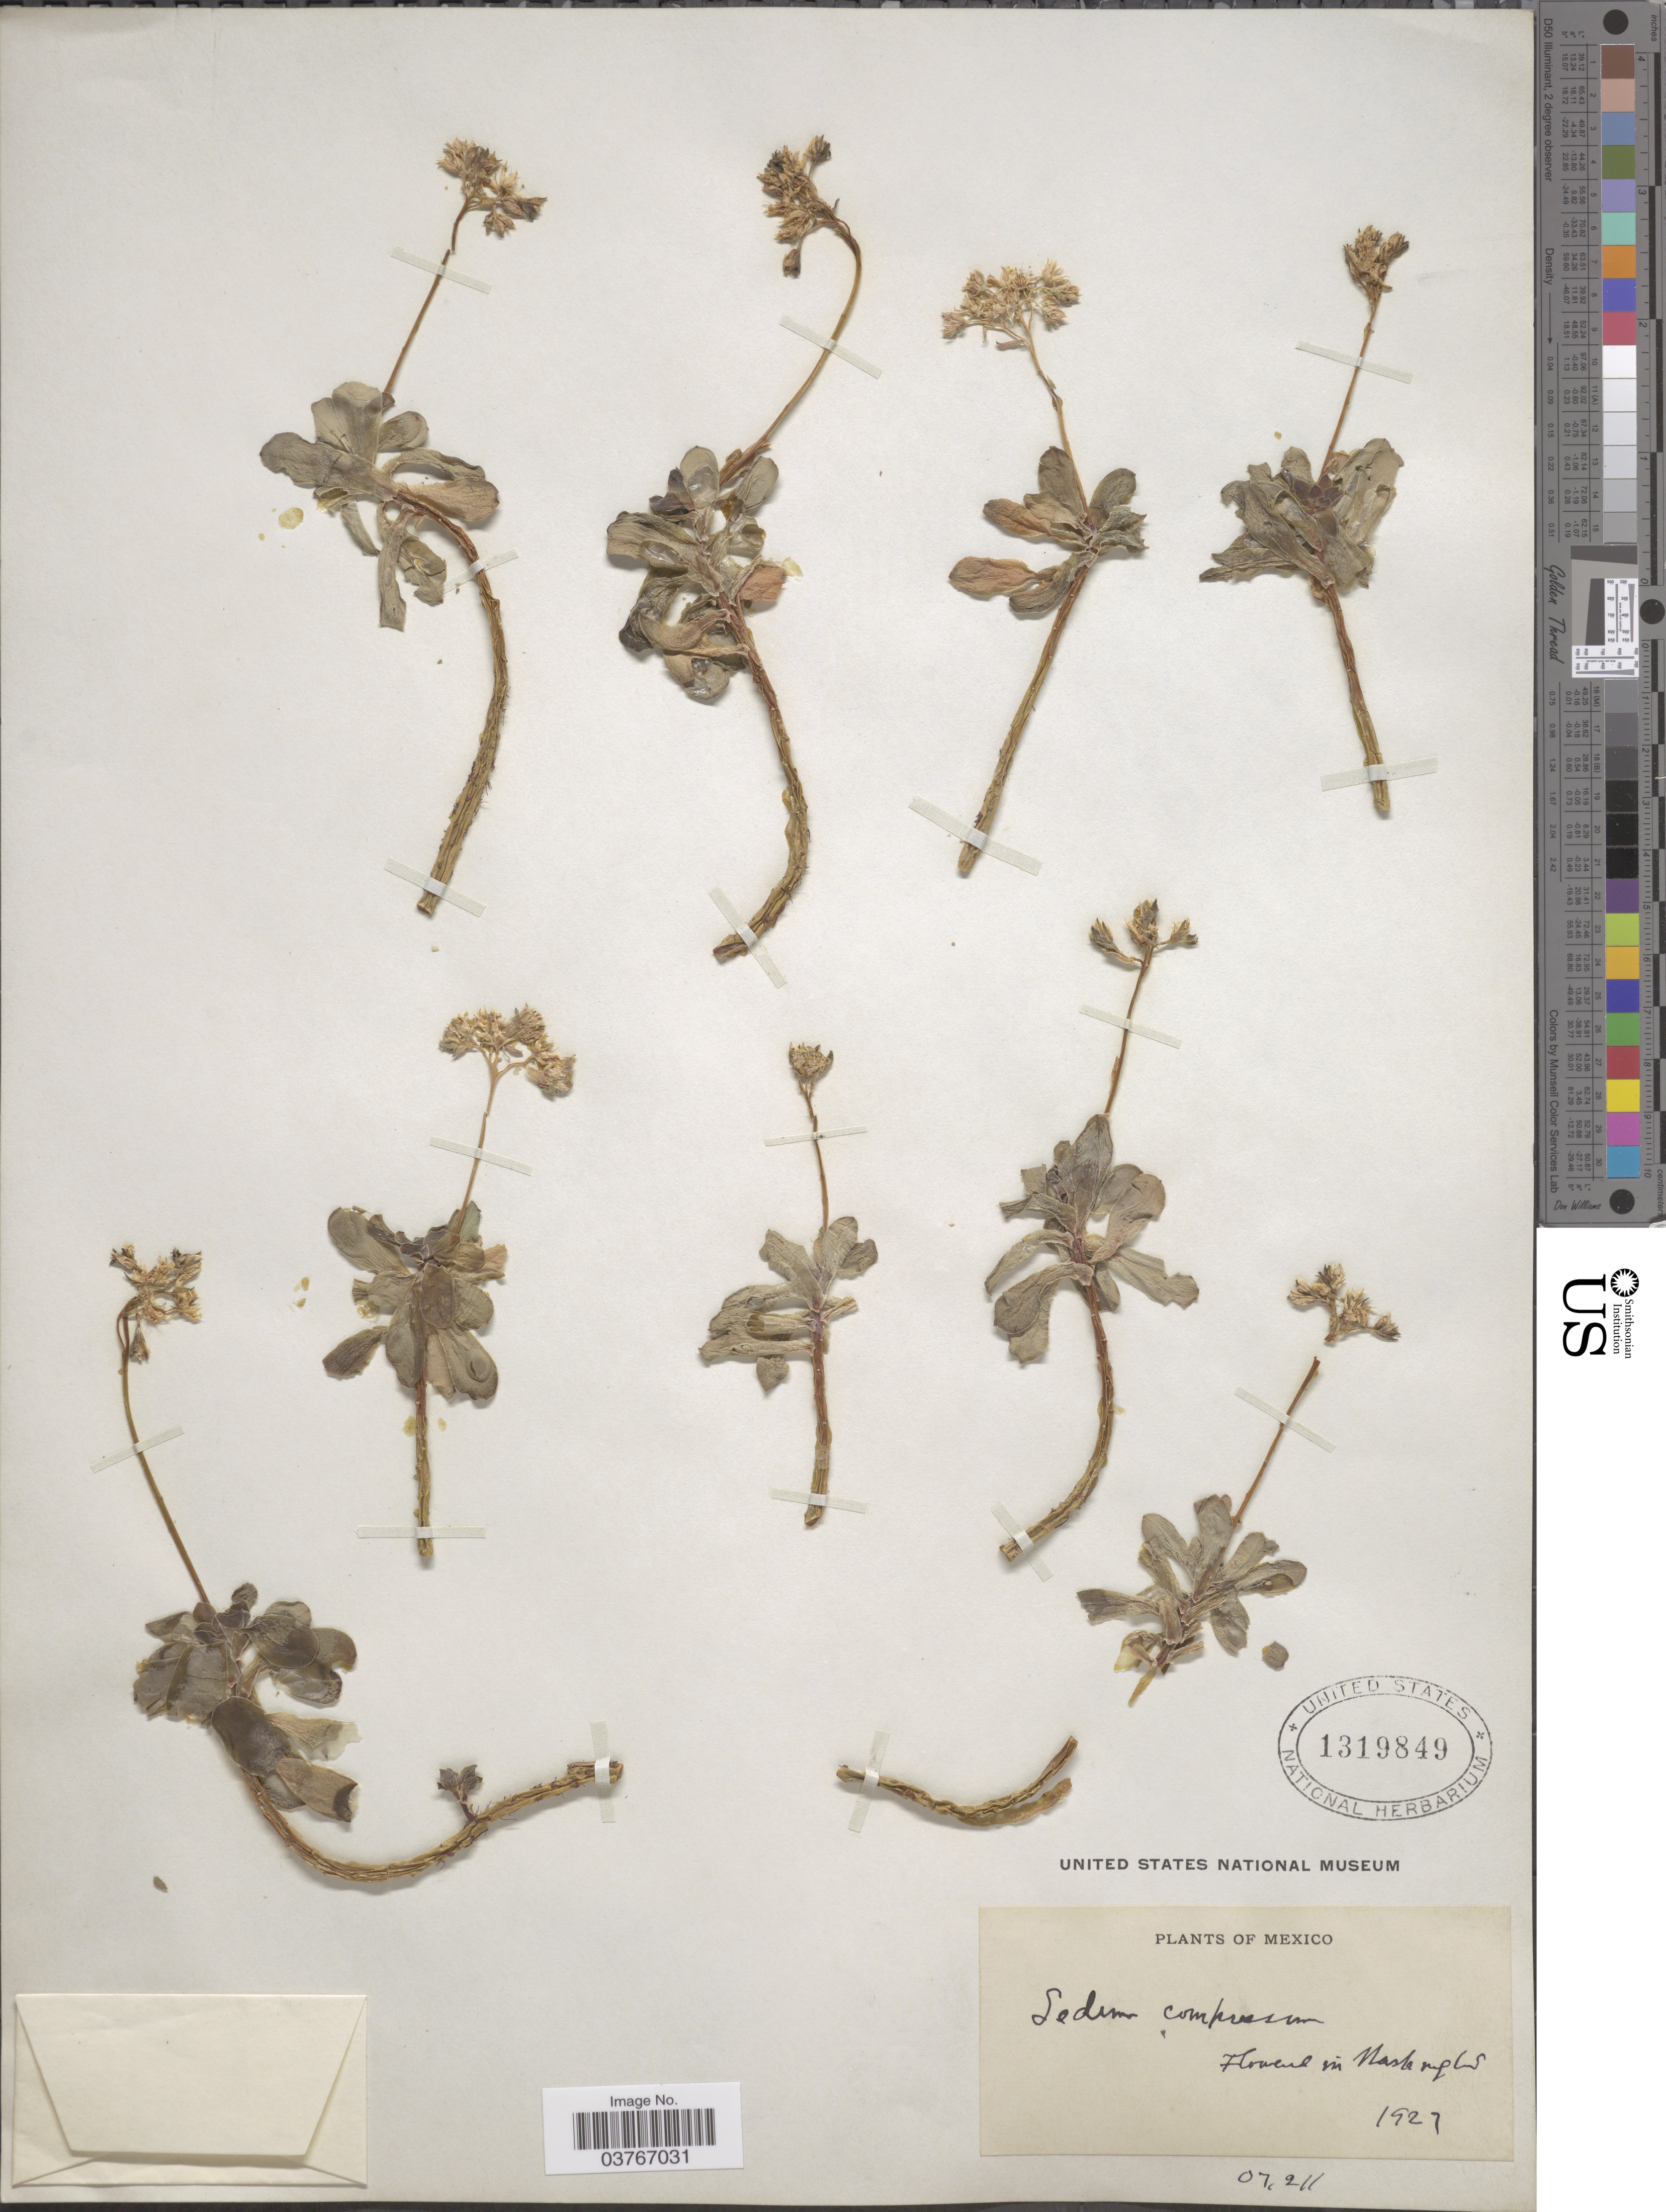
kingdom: Plantae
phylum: Tracheophyta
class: Magnoliopsida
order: Saxifragales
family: Crassulaceae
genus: Sedum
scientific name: Sedum compressum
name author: Rose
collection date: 1927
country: United States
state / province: District of Columbia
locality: Flowered in Washington.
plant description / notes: Originally collected in Mexico in 1906-1907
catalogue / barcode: US 1319849